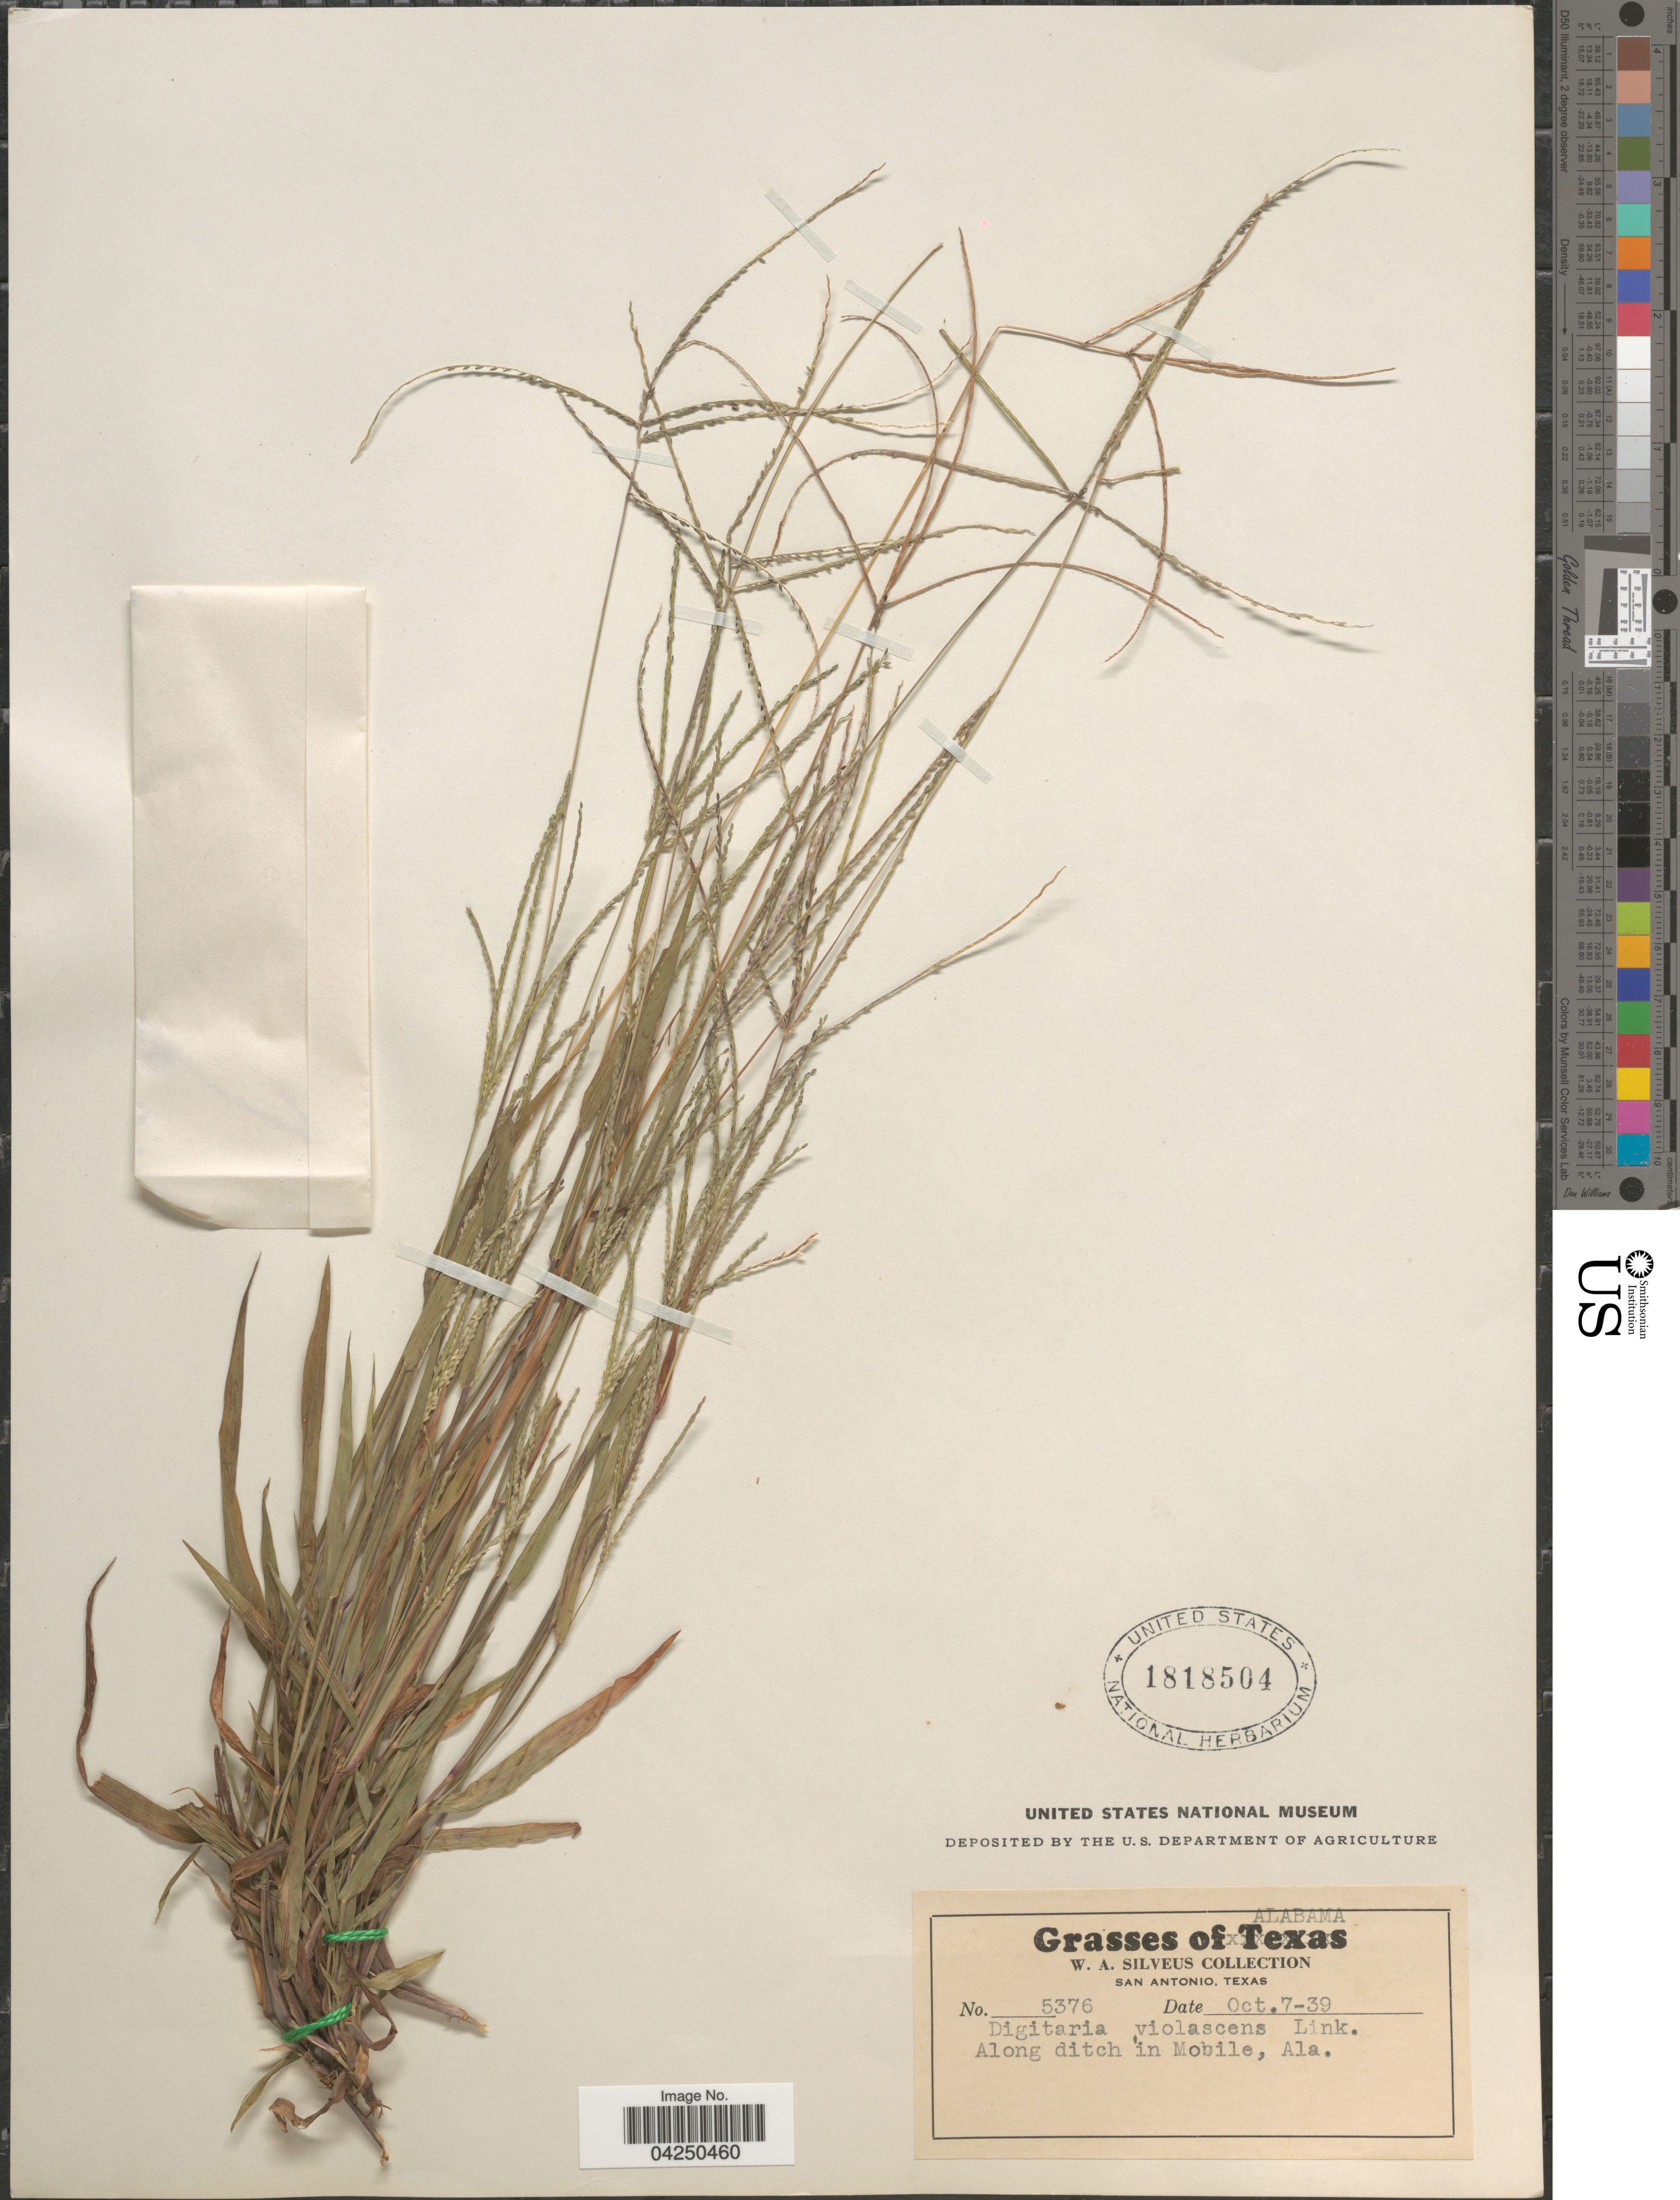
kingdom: Plantae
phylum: Tracheophyta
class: Liliopsida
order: Poales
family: Poaceae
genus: Digitaria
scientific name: Digitaria violascens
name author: Link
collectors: W. Silveus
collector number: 5376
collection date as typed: Transcribed d/m/y: 7/10/39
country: United States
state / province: Alabama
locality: Along ditch in Mobile.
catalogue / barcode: US 1818504